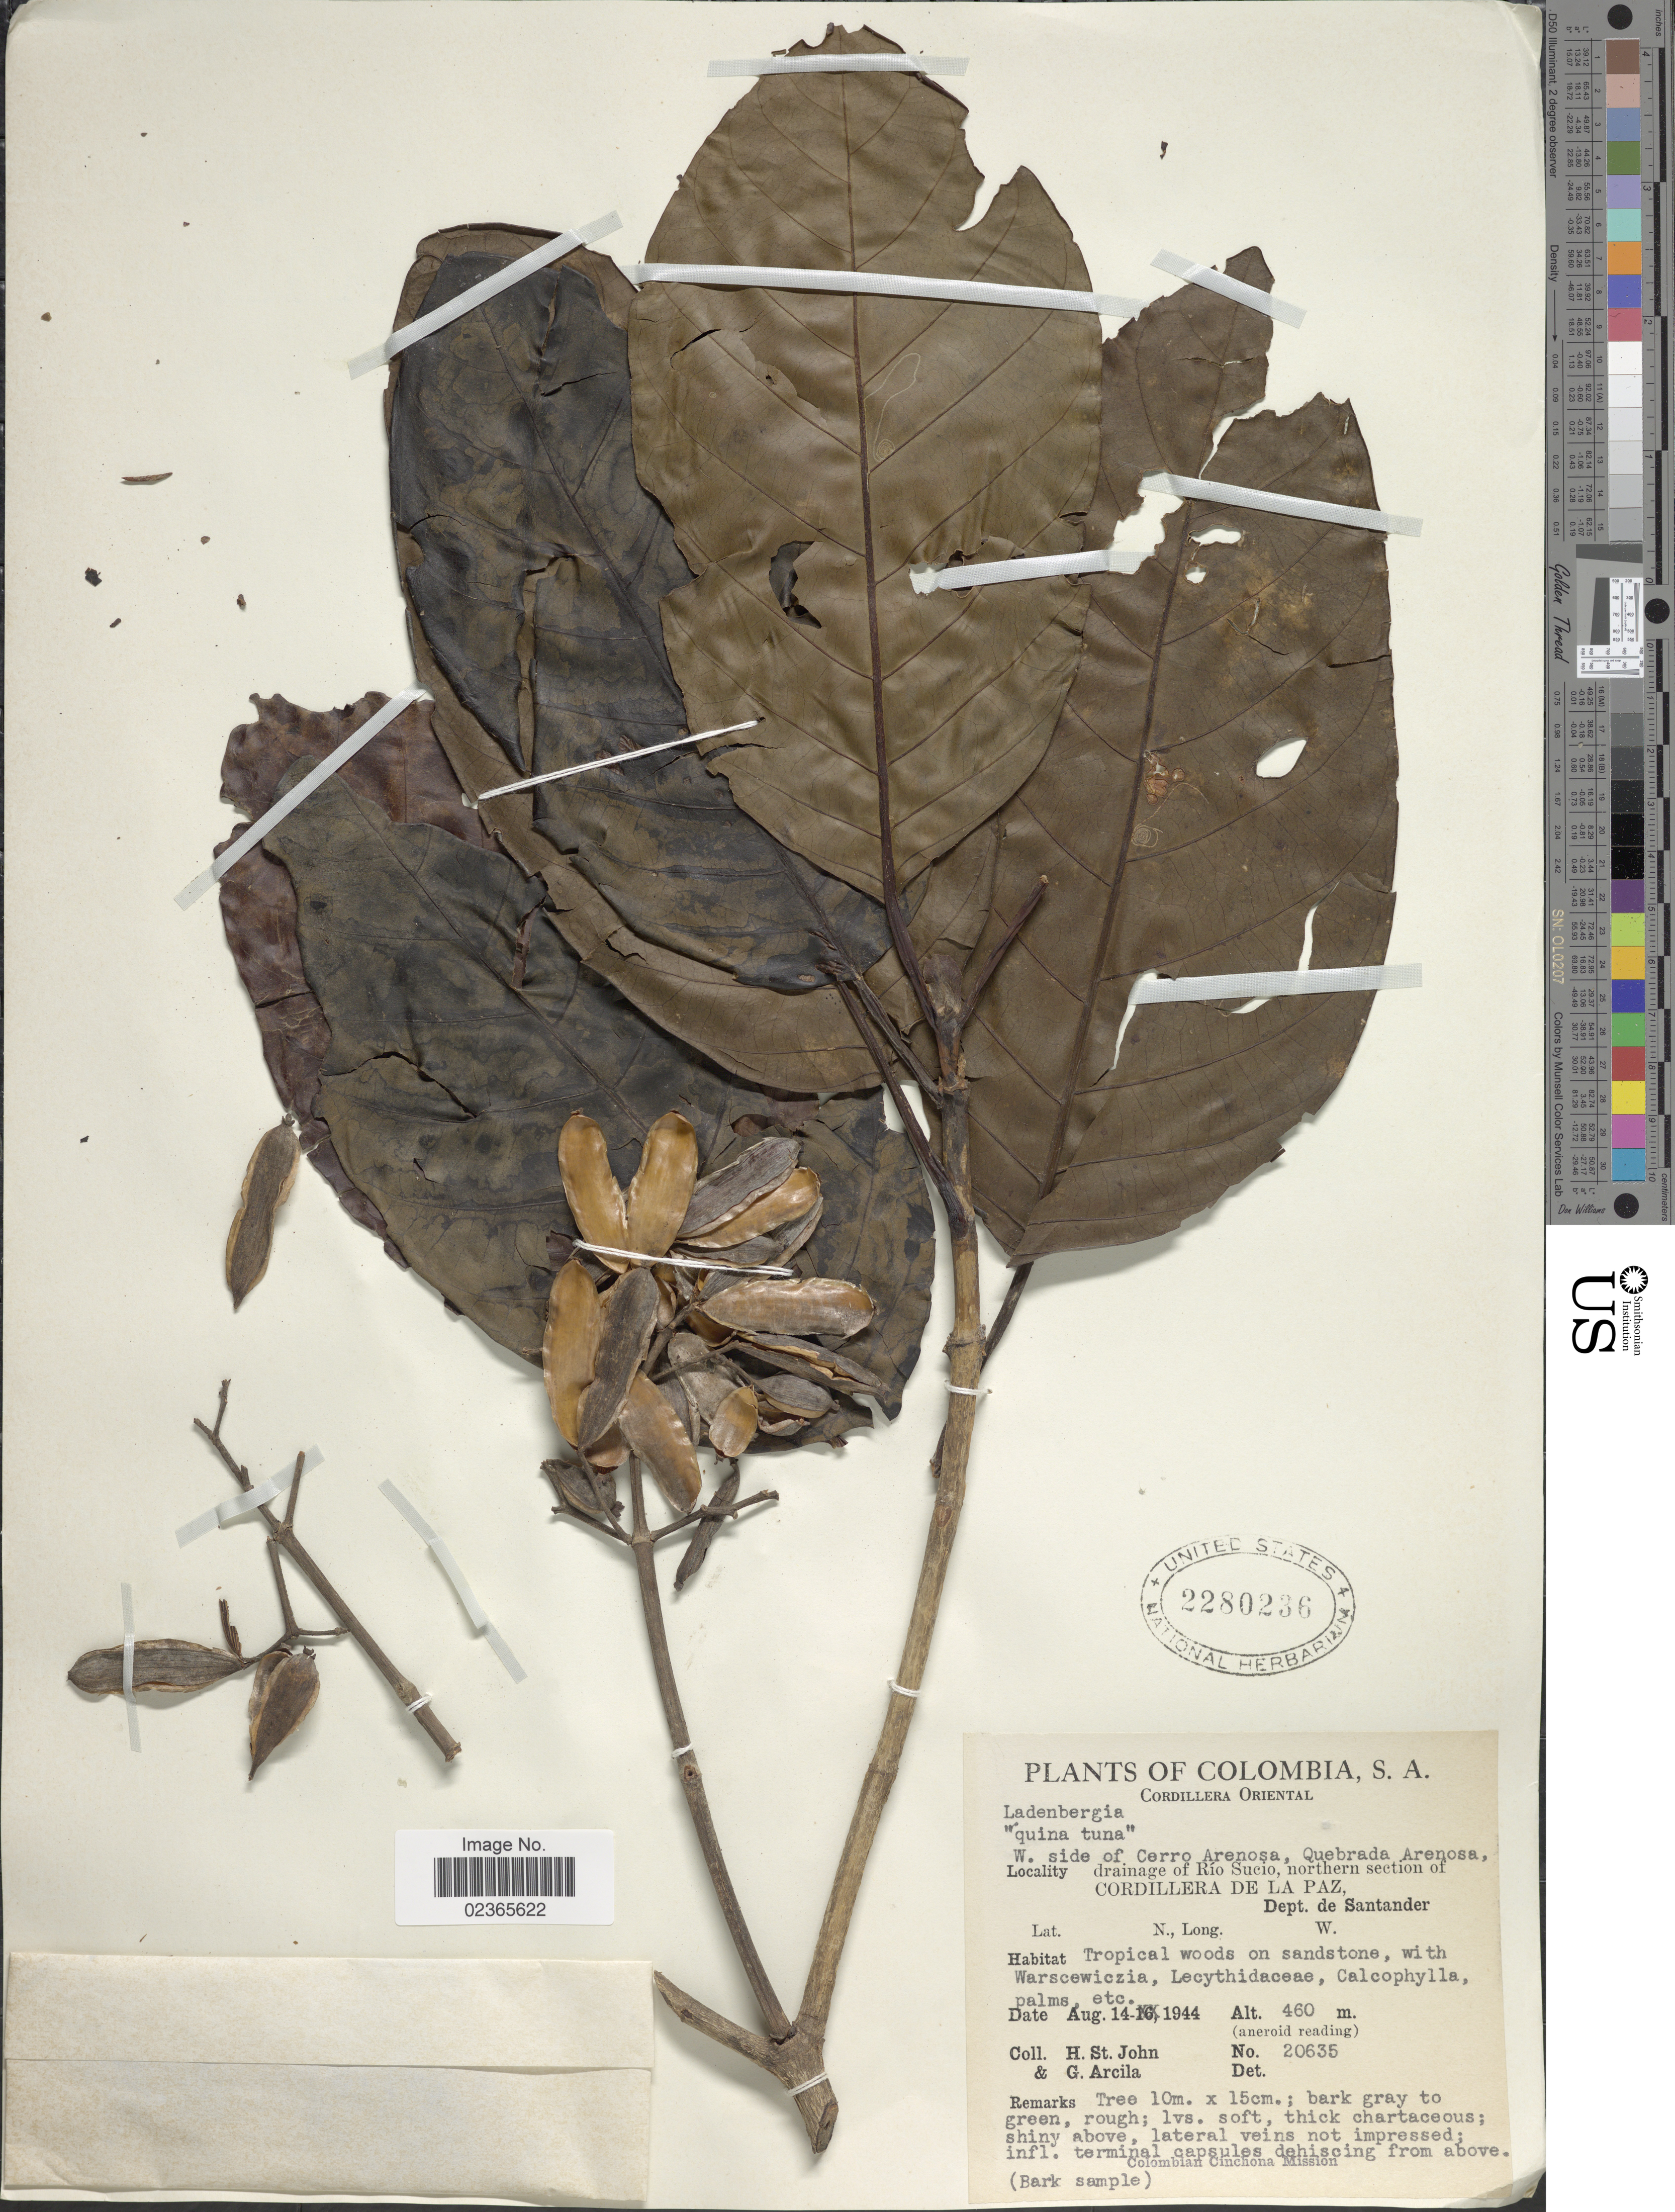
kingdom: Plantae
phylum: Tracheophyta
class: Magnoliopsida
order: Gentianales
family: Rubiaceae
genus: Ladenbergia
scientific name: Ladenbergia sp.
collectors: H. St. John & G. Arcila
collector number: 20635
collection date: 1944-08-14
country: Colombia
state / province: Santander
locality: Cordillera Oriental W side of Cerro Arenosa, Quebrada Arenosa, drainage of Rio Sucio, northern section of Cordillera de La Paz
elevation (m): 460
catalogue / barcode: US 2280236